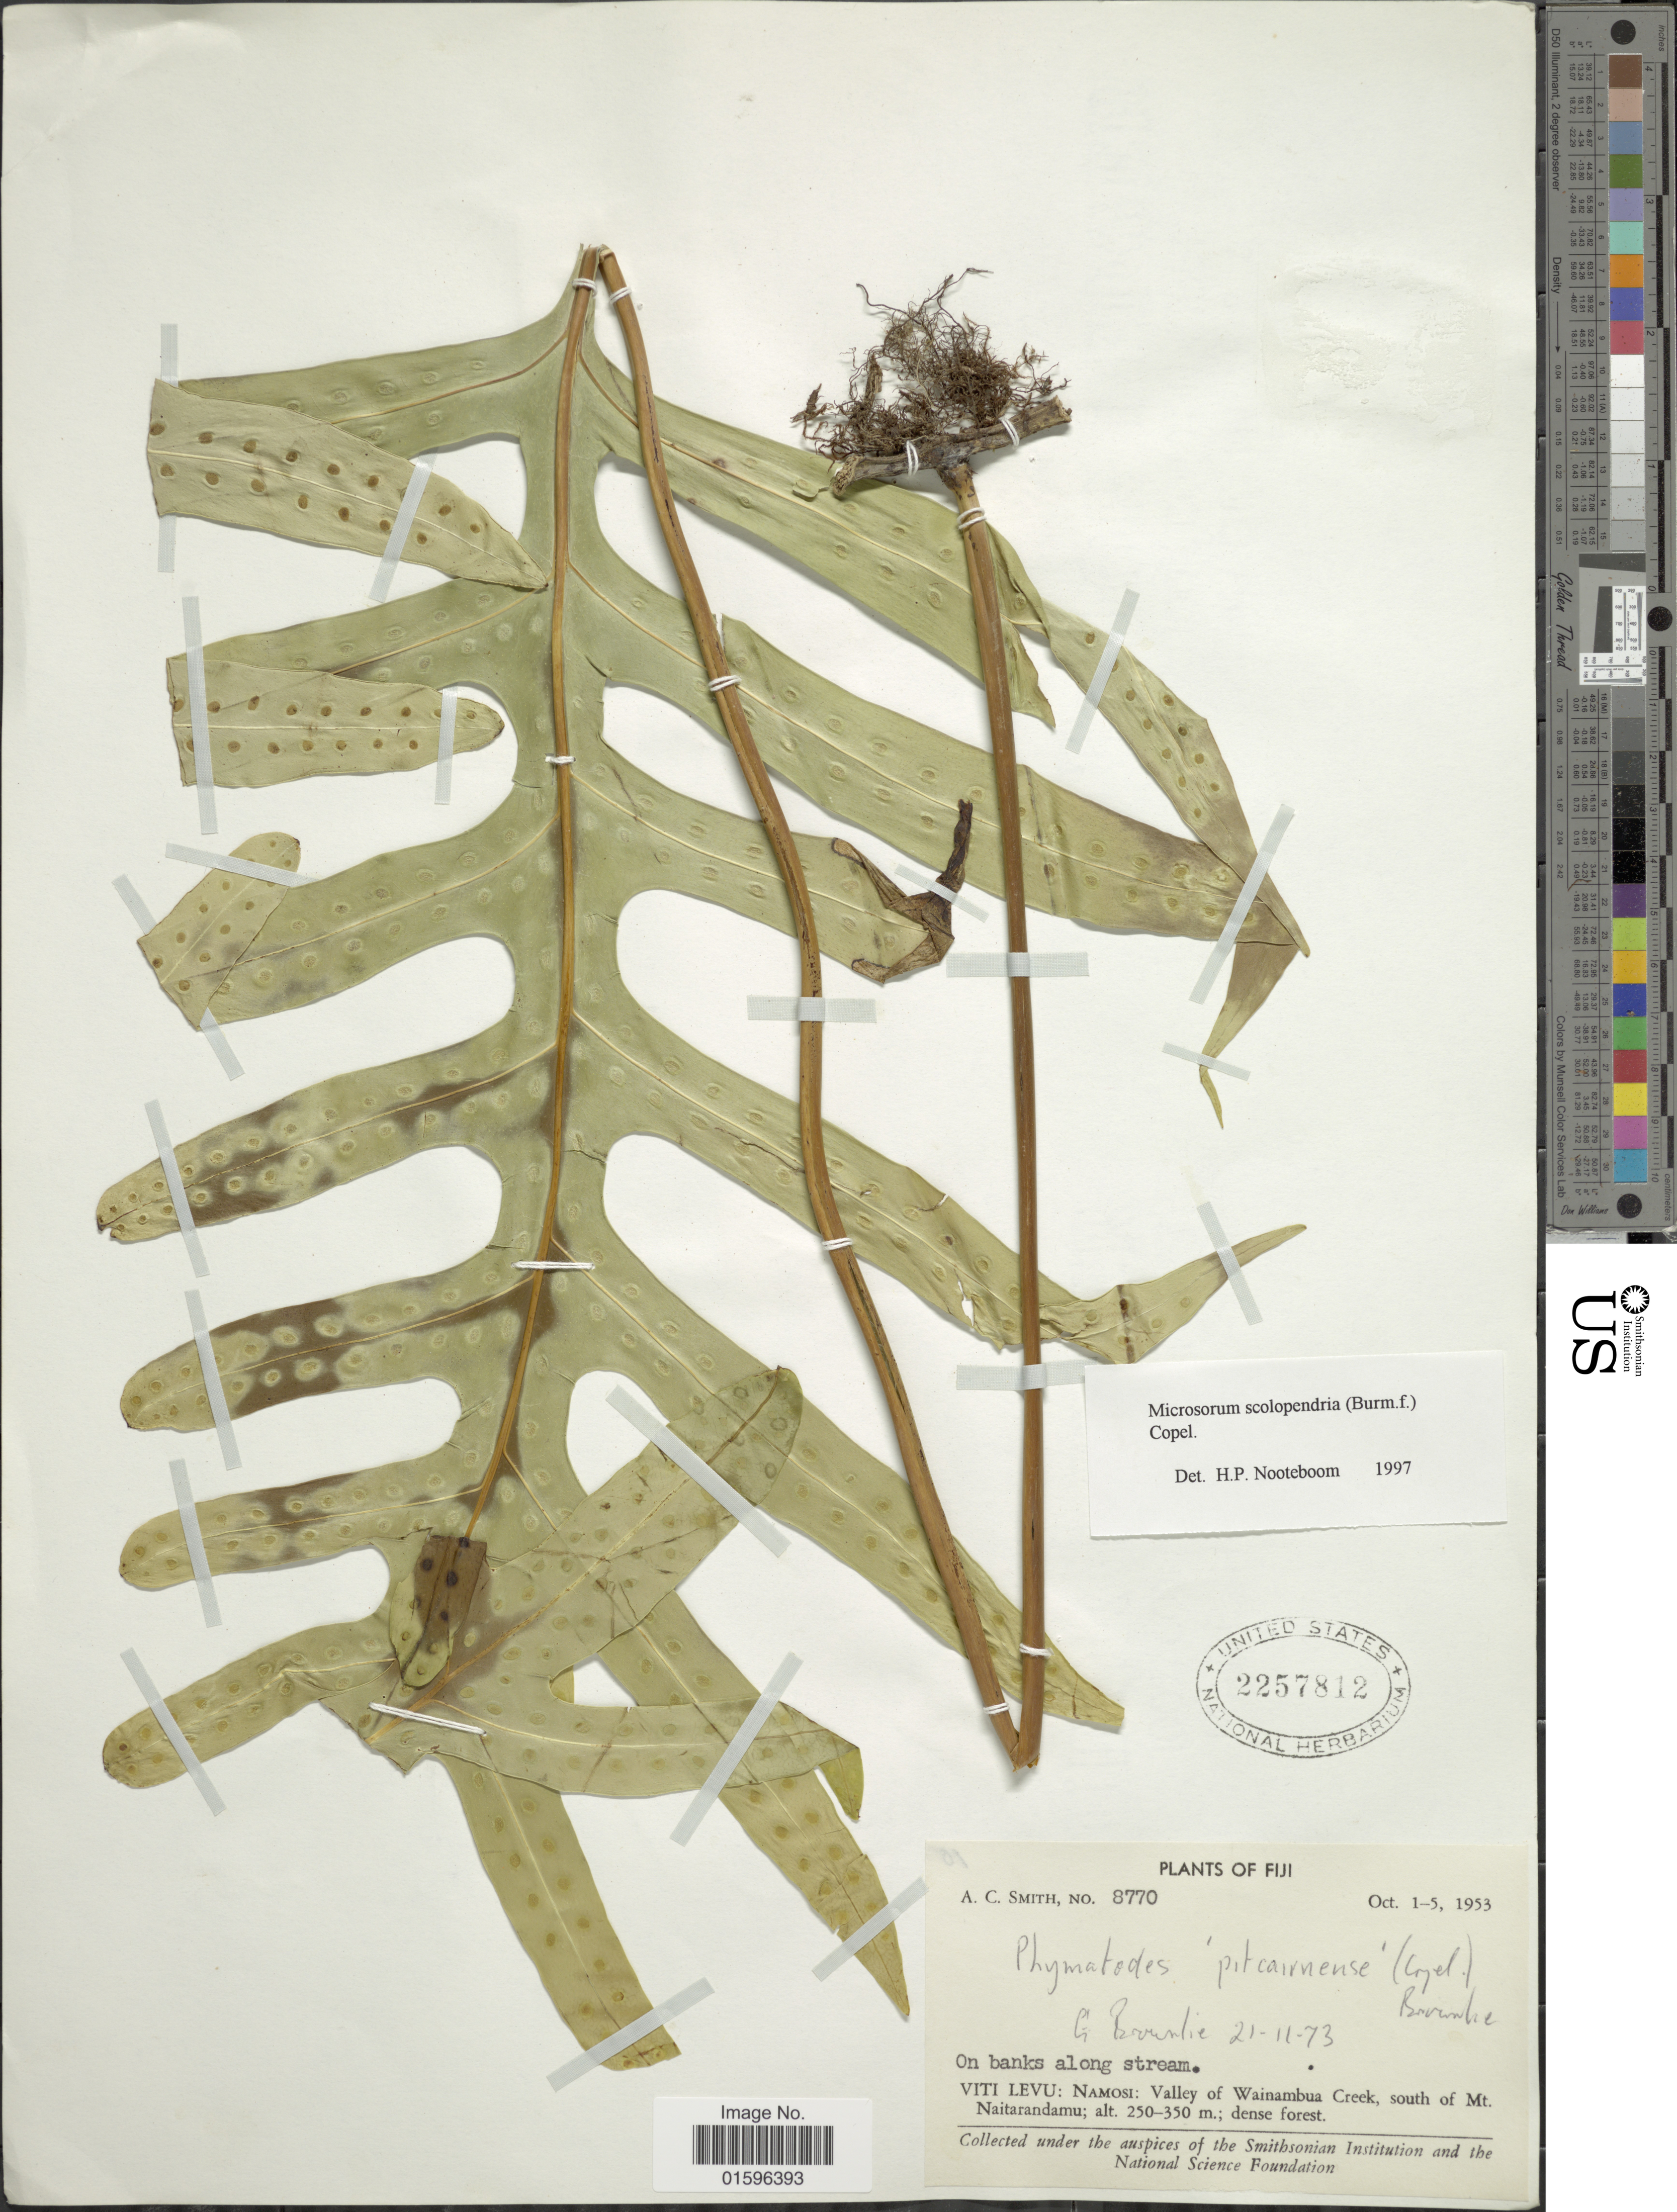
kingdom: Plantae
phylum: Tracheophyta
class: Polypodiopsida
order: Polypodiales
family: Polypodiaceae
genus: Polypodium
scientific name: Polypodium scolopendria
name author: Burm. f.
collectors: A. C. Smith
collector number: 8770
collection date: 1953-10-01/1953-10-05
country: Fiji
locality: Fiji, Namosi: Valley of Wainambua Creek, south of Mt. naitarandamu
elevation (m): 250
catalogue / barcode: US 2257812